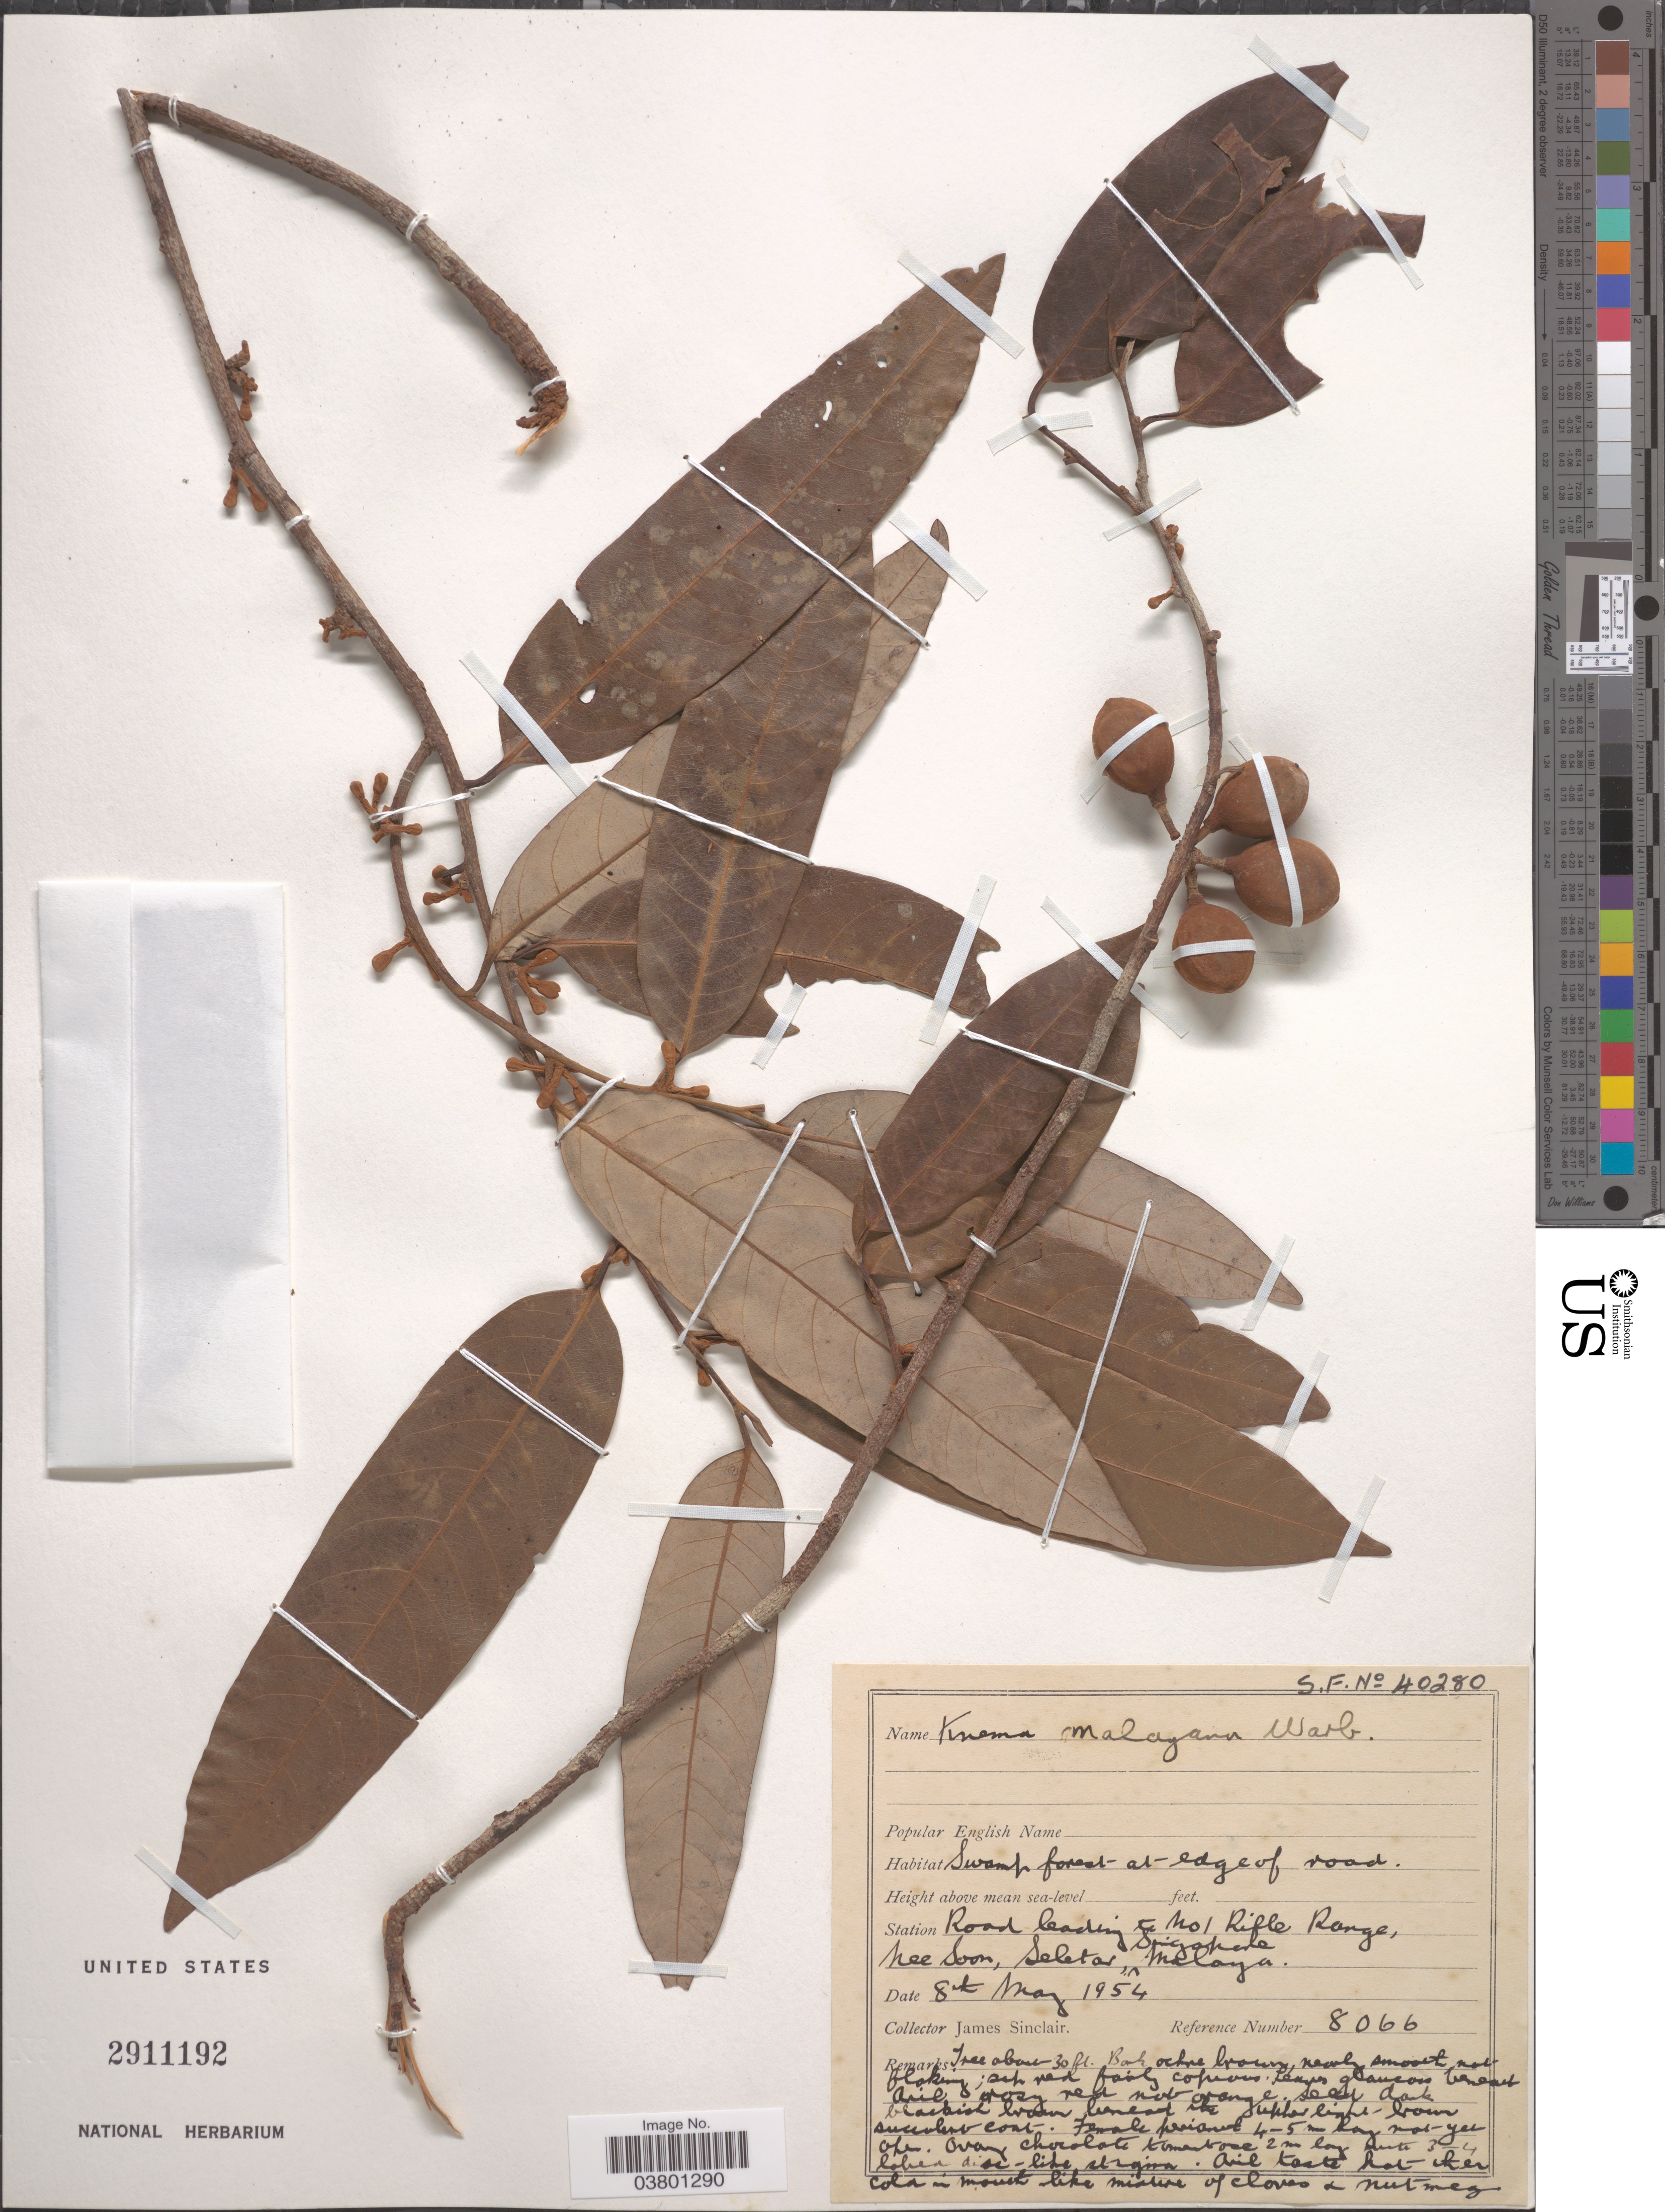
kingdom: Plantae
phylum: Tracheophyta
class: Magnoliopsida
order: Magnoliales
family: Myristicaceae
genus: Knema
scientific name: Knema malayana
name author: Warb.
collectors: J. Sinclair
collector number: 8066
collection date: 1954-05-08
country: Singapore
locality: Station Road leading to No 1 Rifle Range, Nee Soon, Seletar, Malaya.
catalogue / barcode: US 2911192